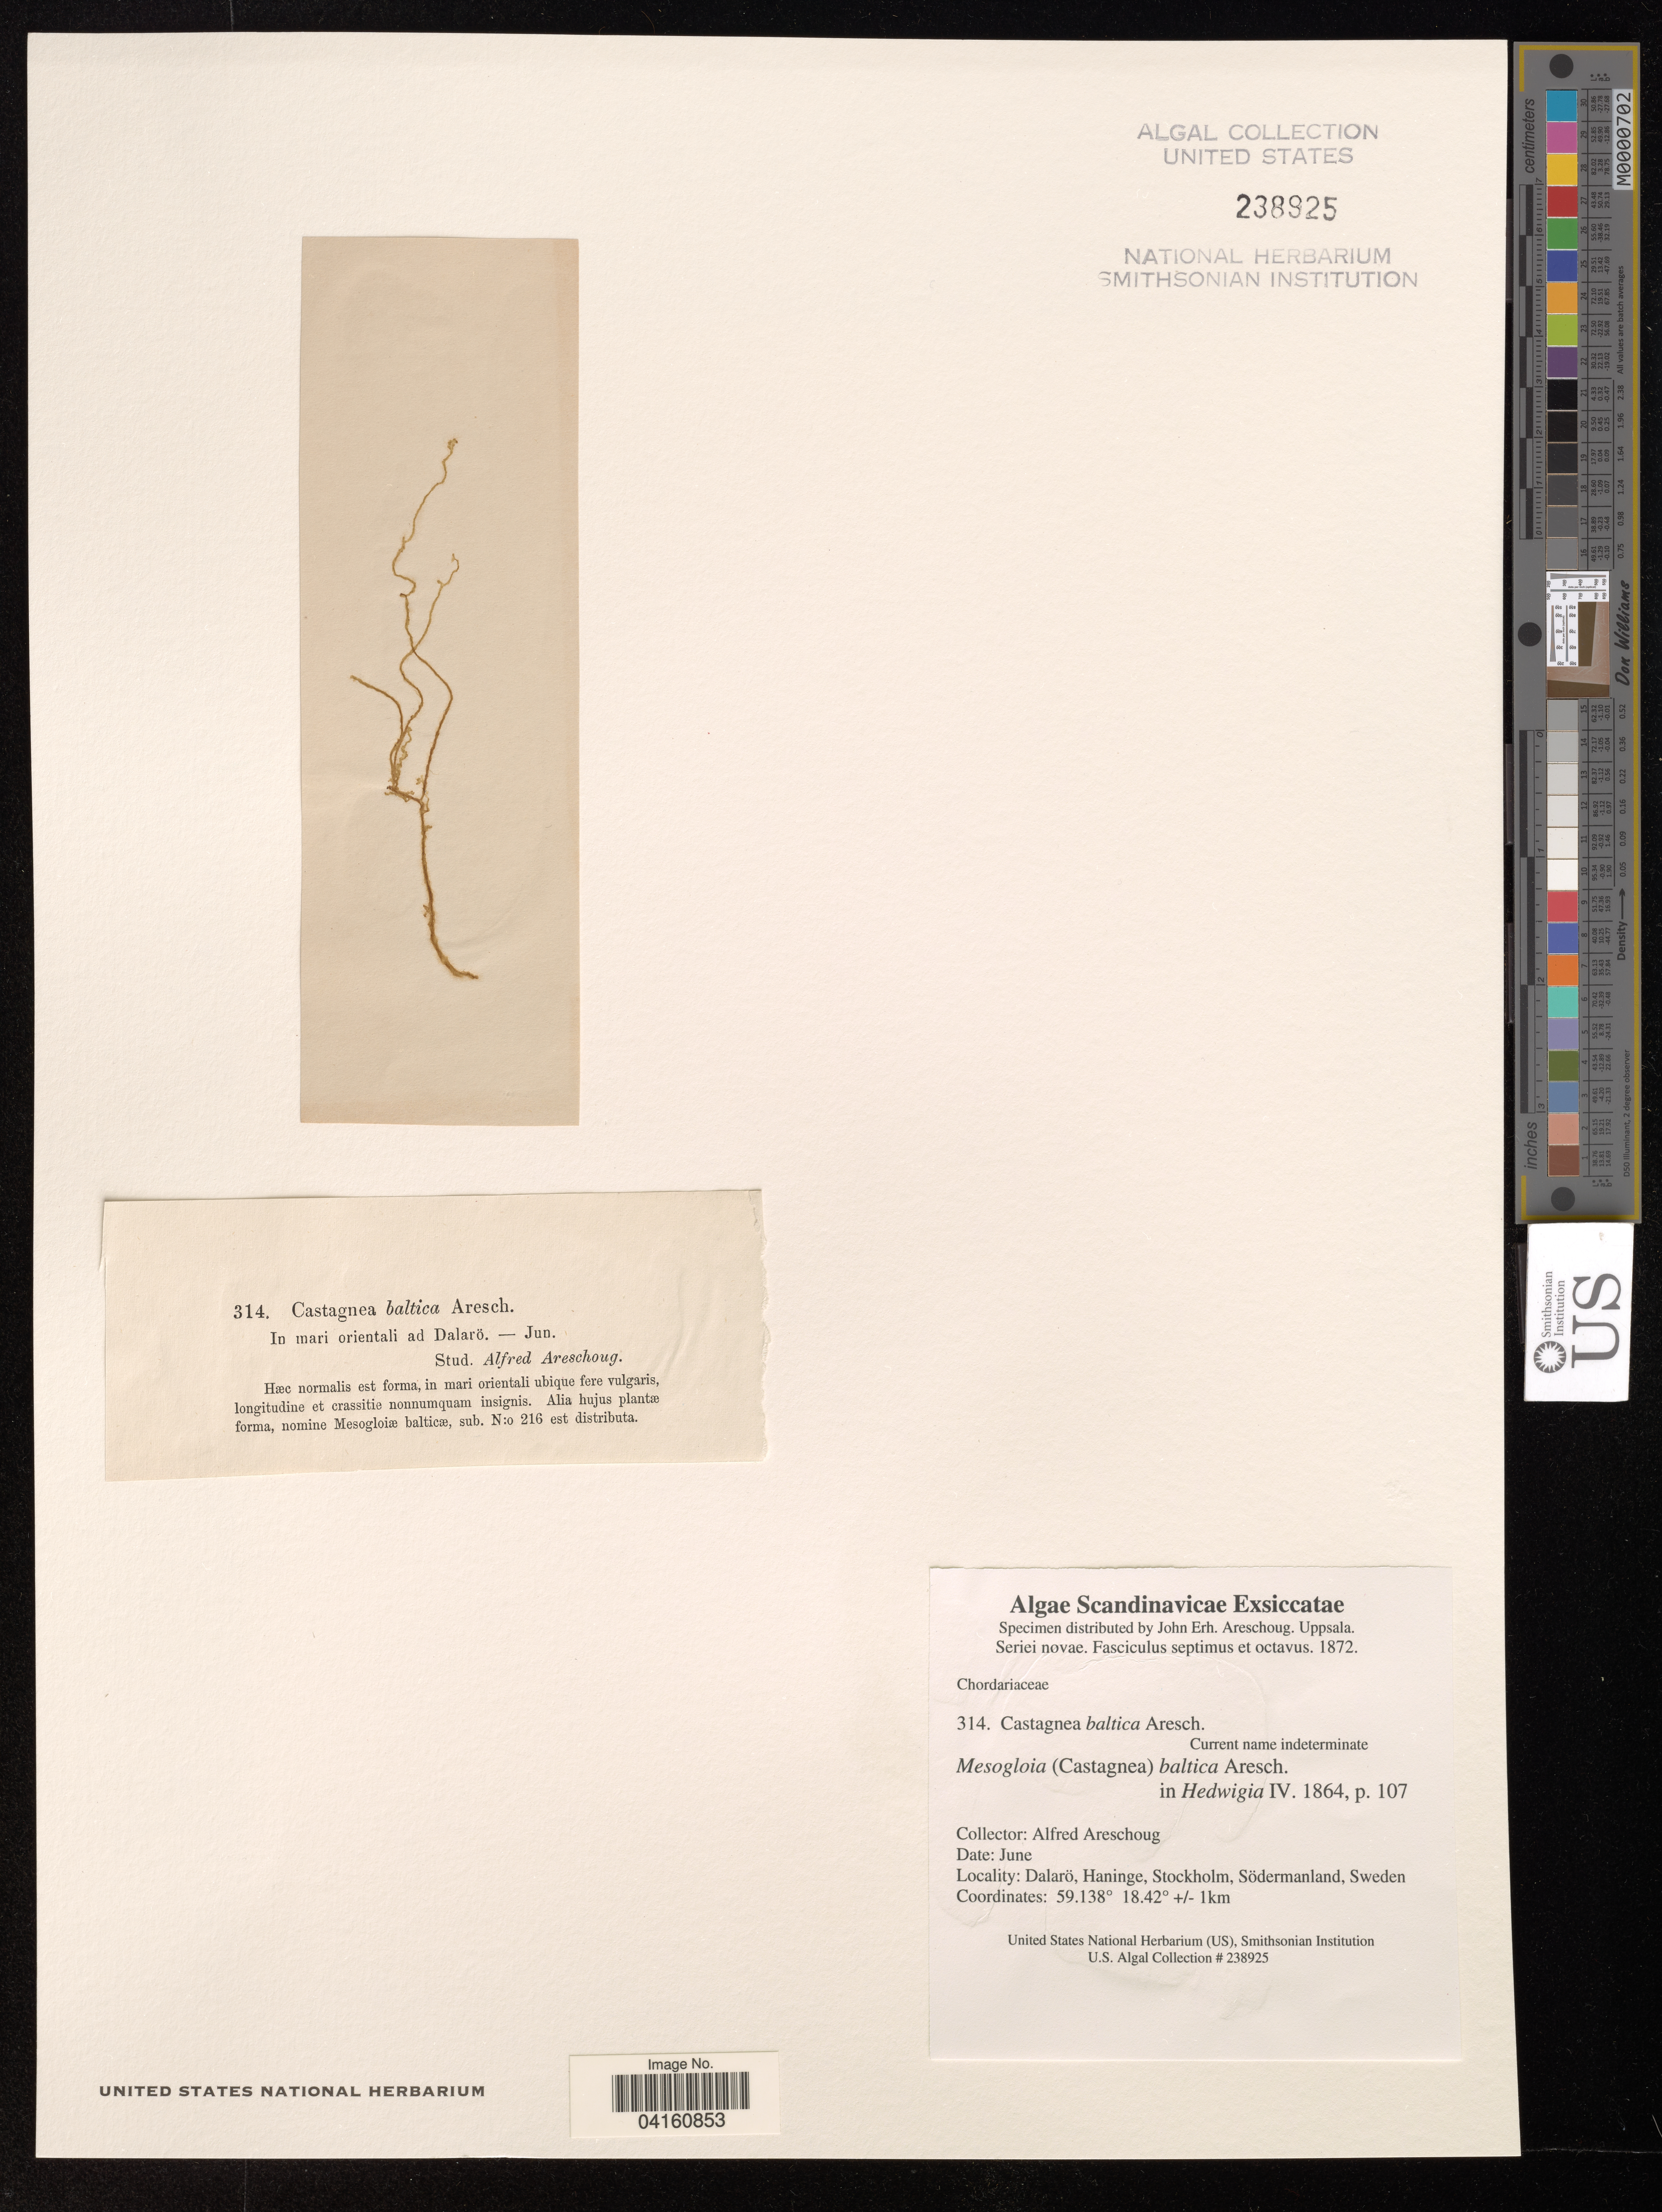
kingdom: Chromista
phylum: Ochrophyta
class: Phaeophyceae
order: Ectocarpales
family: Chordariaceae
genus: Mesogloia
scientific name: Mesogloia baltica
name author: Aresch.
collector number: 314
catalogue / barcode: US 238925